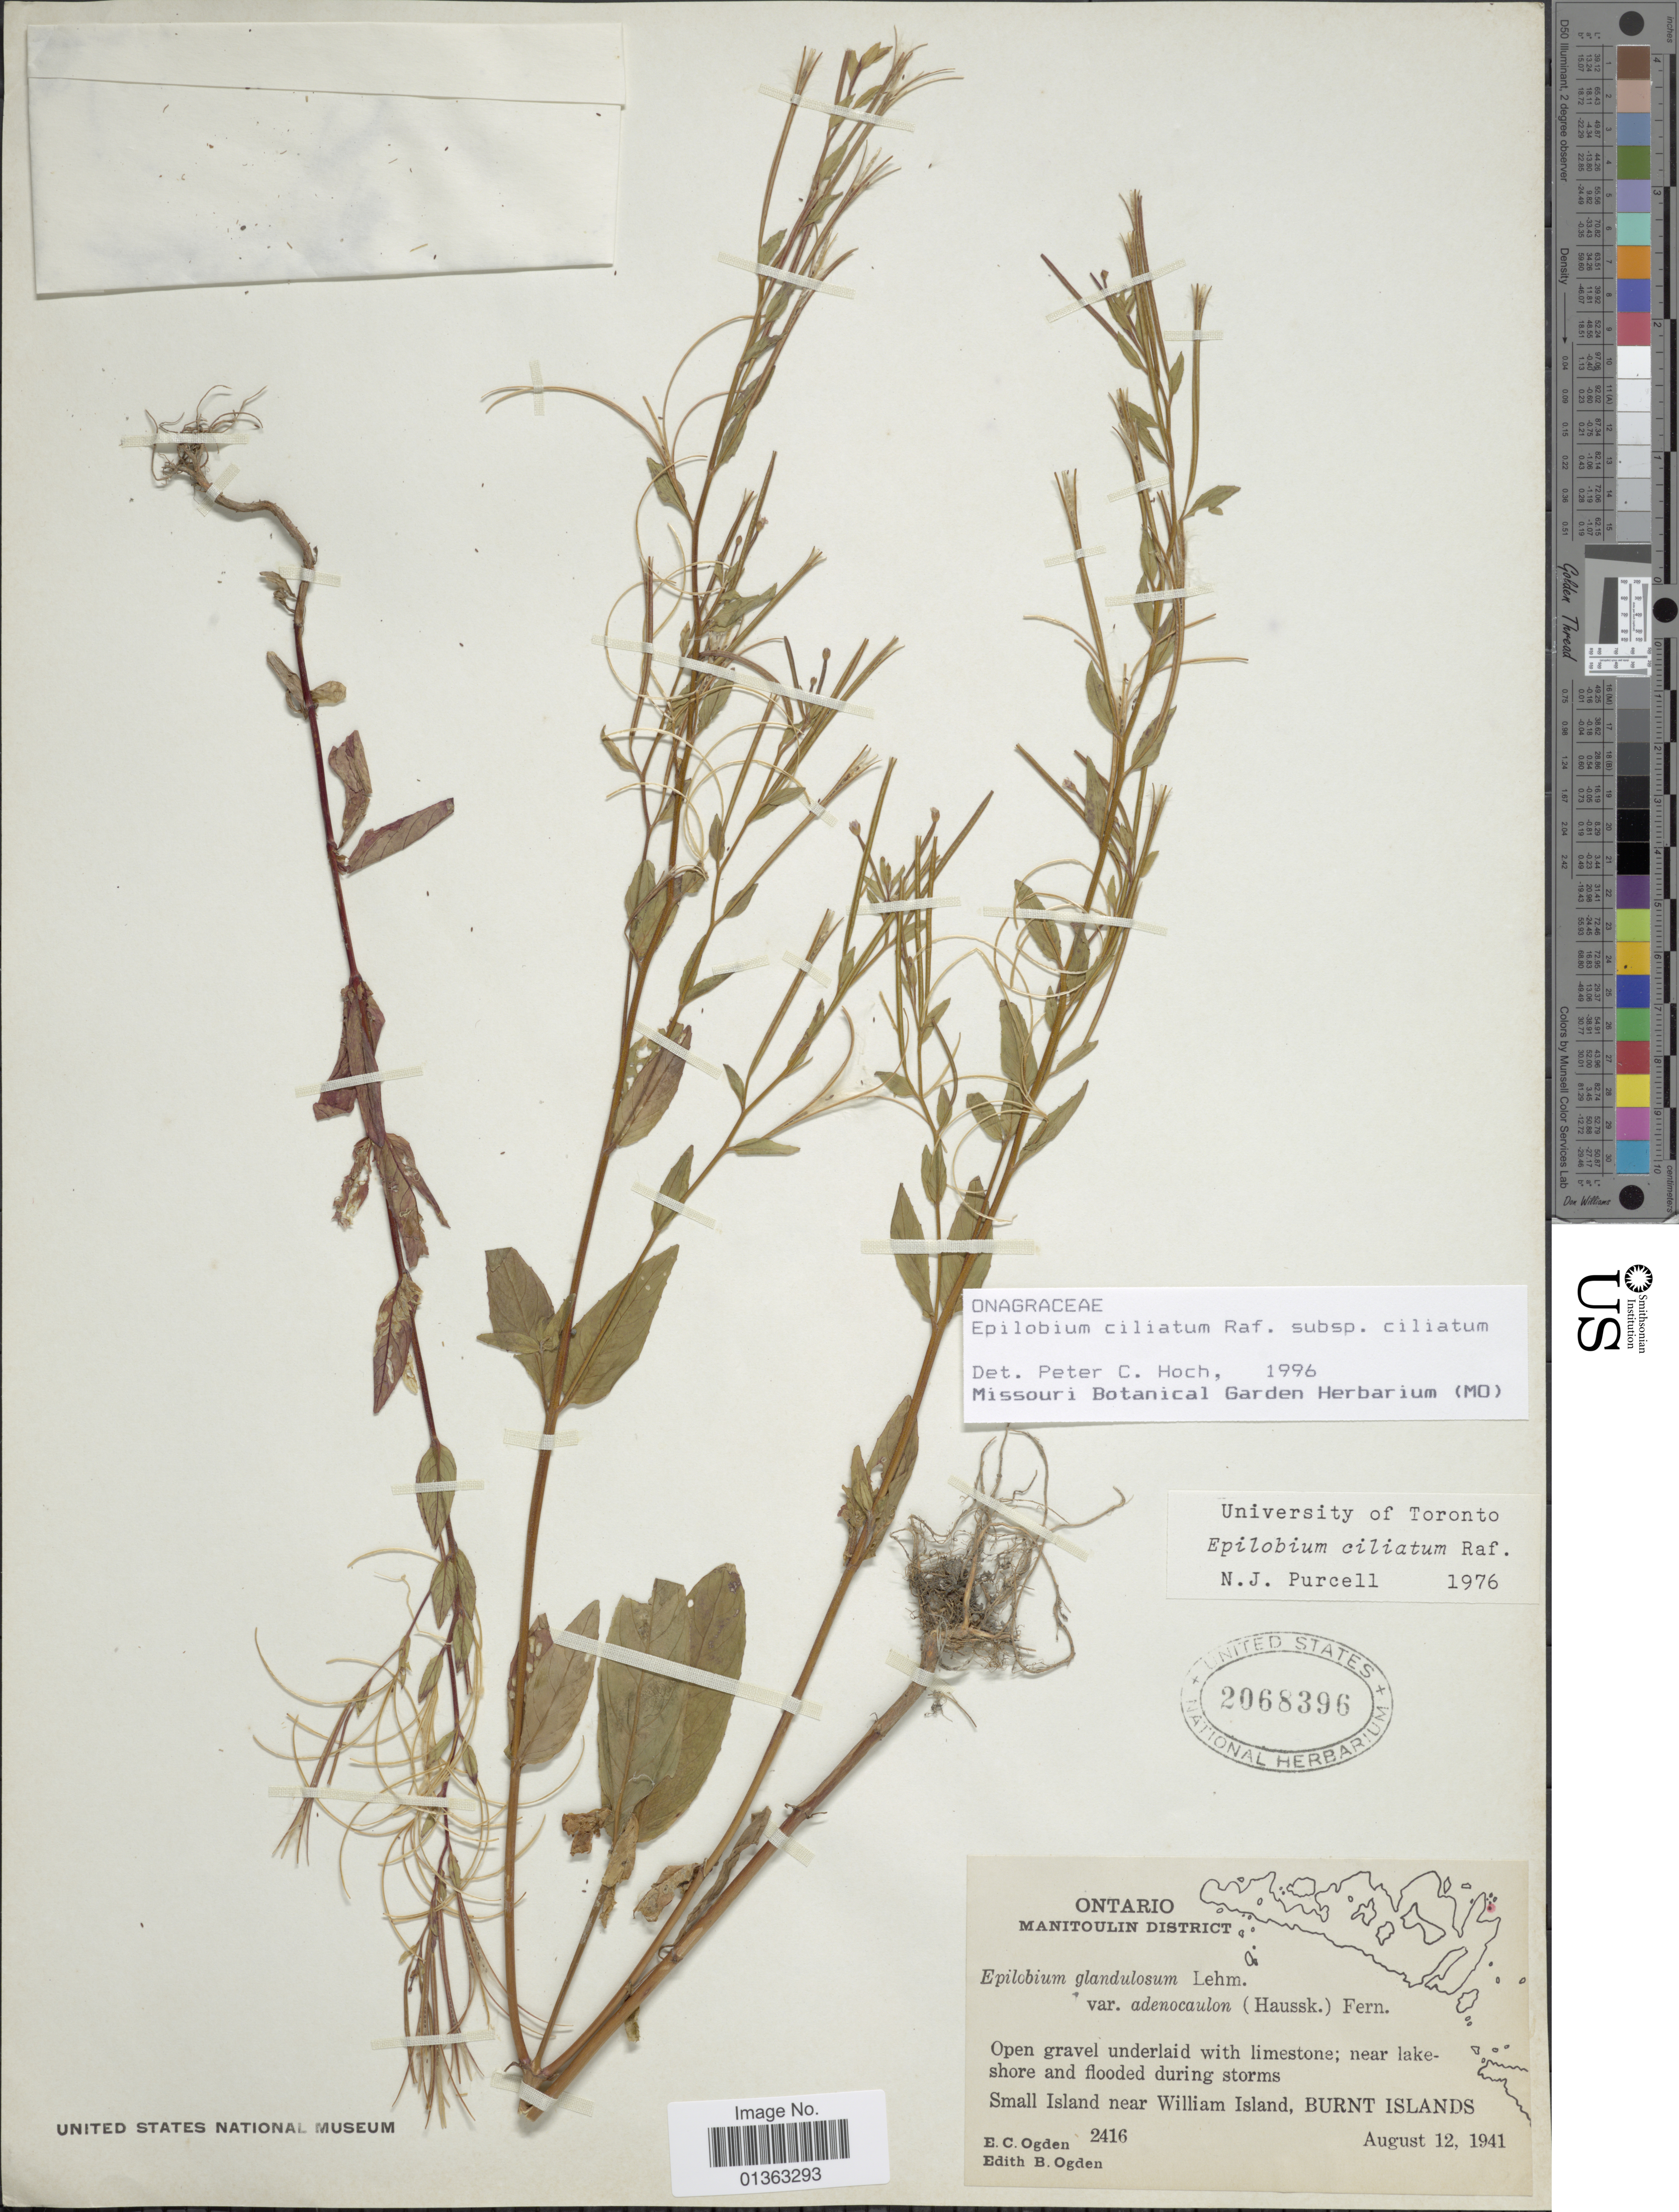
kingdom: Plantae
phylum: Tracheophyta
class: Magnoliopsida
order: Myrtales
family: Onagraceae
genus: Epilobium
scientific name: Epilobium ciliatum subsp. ciliatum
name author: Raf.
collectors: E. Ogden & E. Ogden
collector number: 2416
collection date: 1941-08-12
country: Canada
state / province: Ontario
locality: Manitoulin District. Small Island near William Island, Burnt Islands.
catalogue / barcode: US 2068396